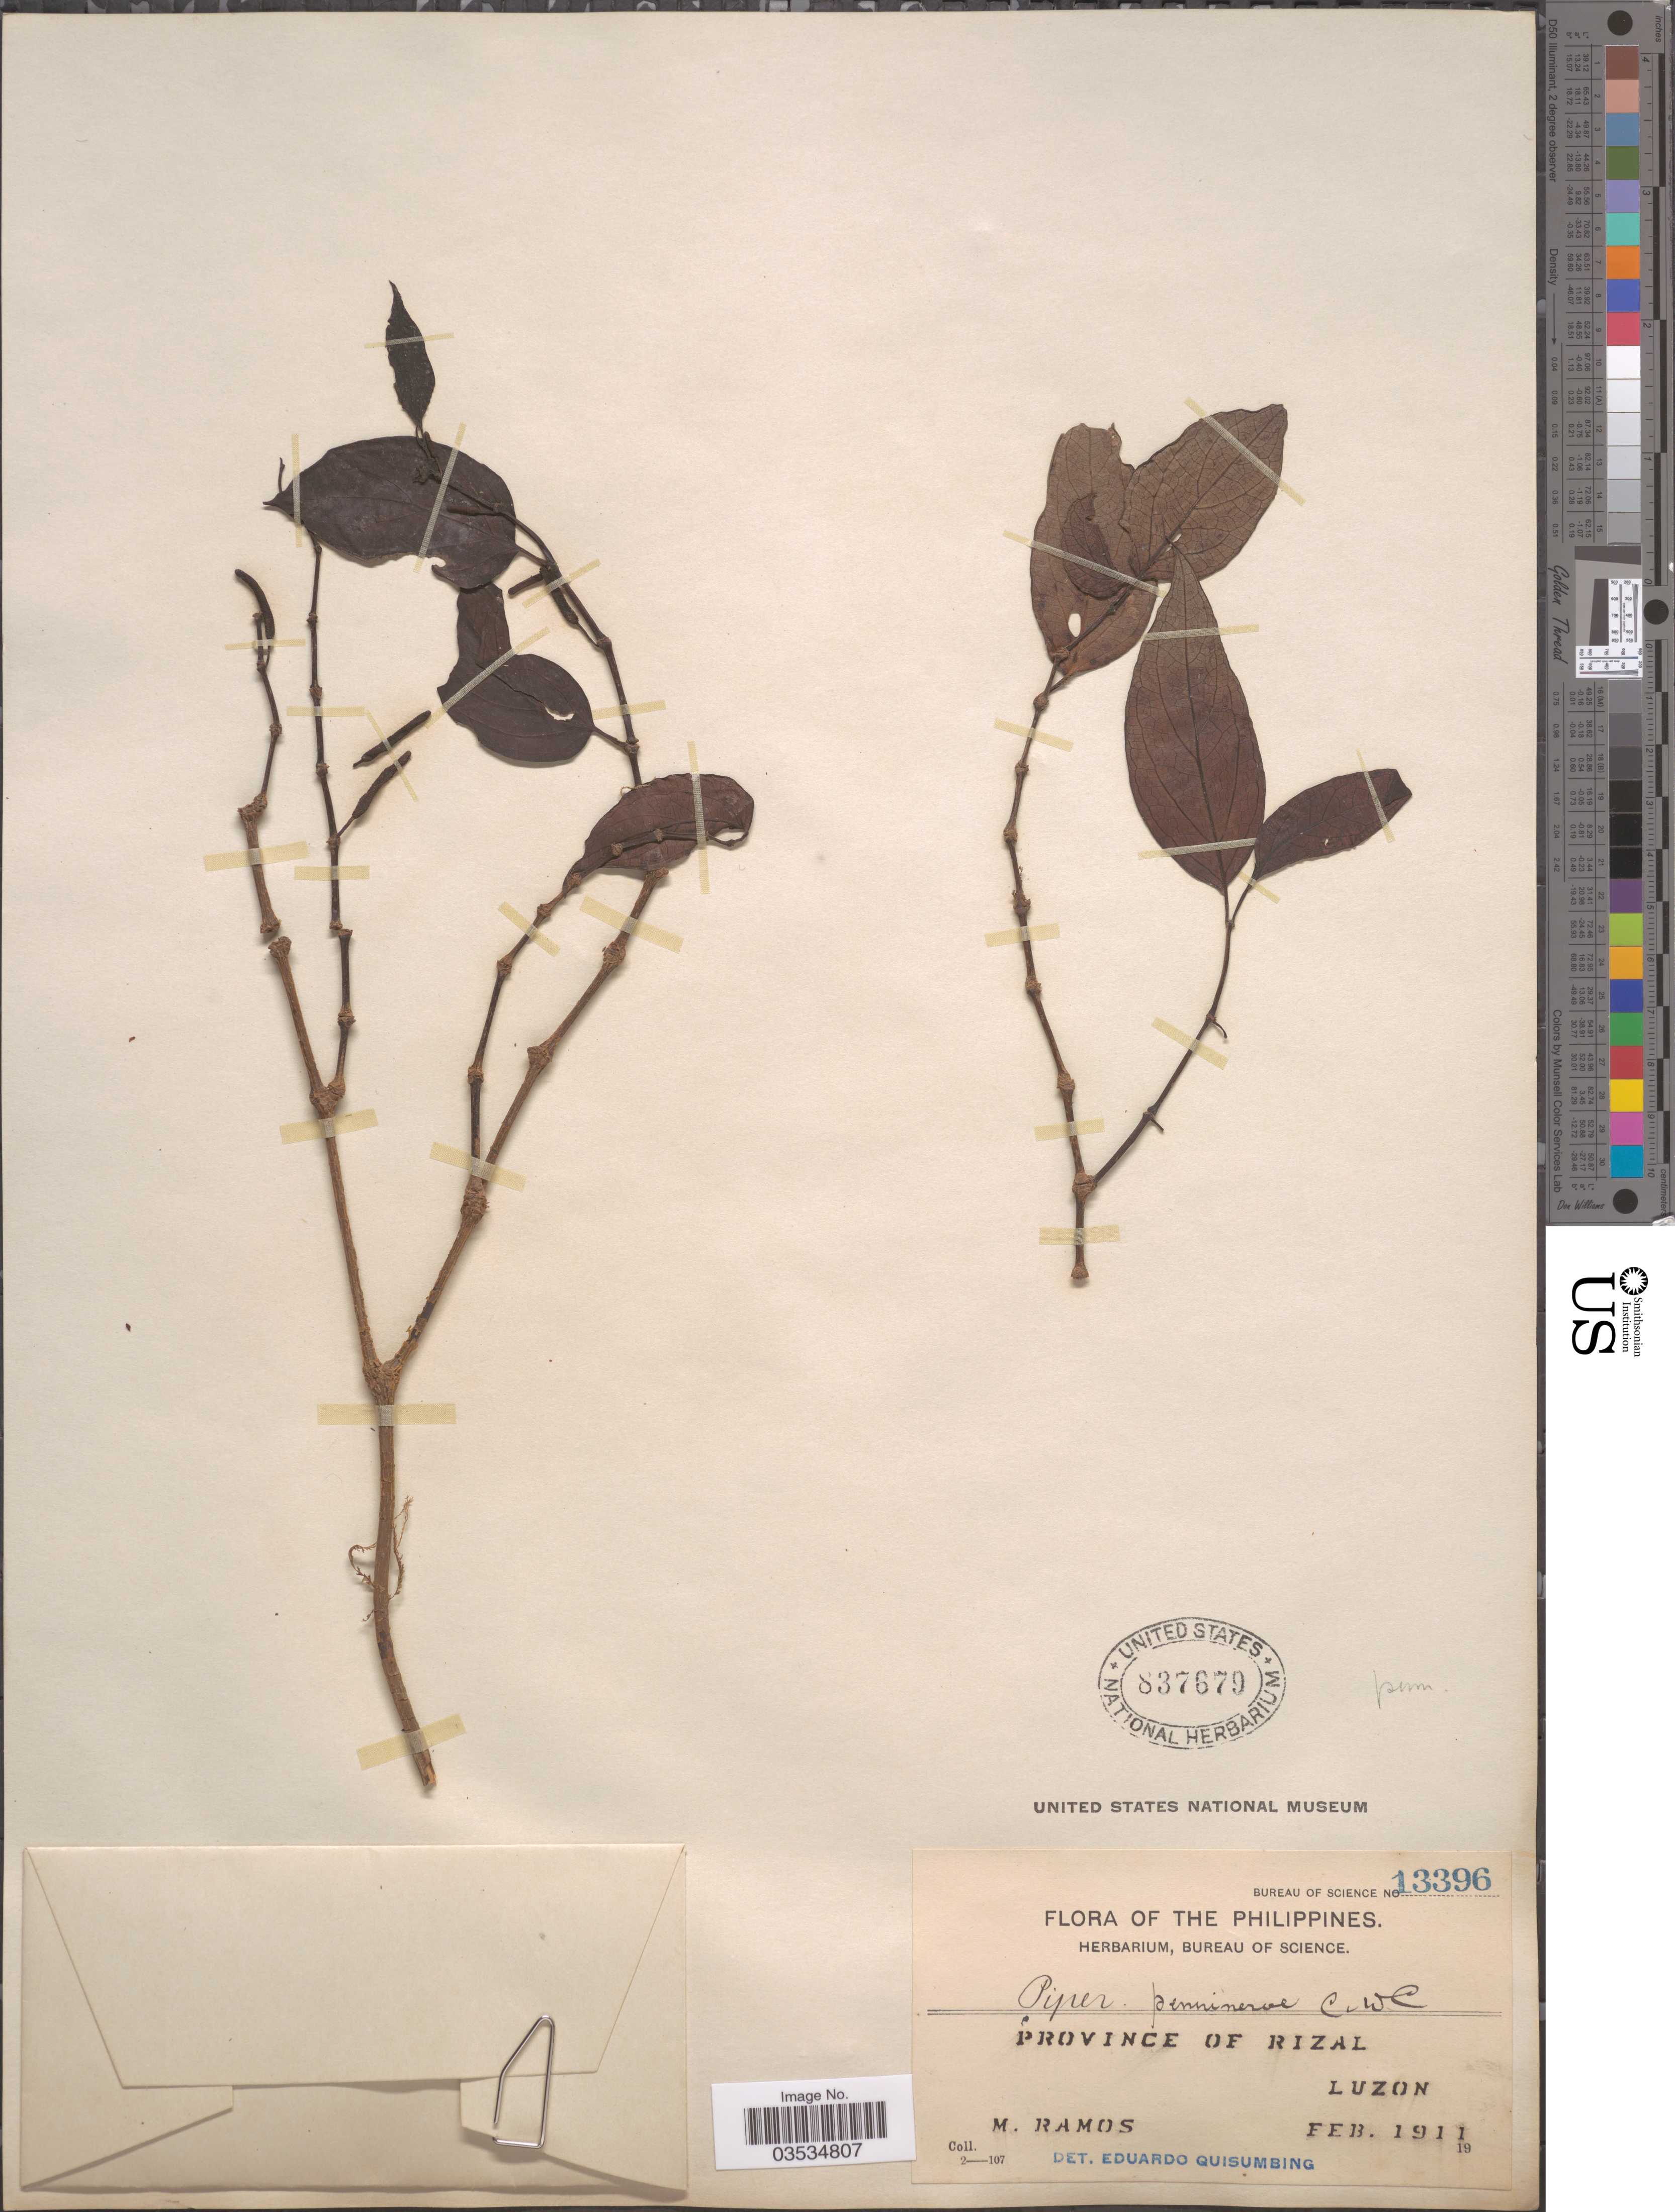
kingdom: Plantae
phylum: Tracheophyta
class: Magnoliopsida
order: Piperales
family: Piperaceae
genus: Piper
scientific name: Piper penninerve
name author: C. DC.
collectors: M. Ramos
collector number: Bureau of Science 13396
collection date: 1911-02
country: Philippines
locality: Province of Rizal. Luzon.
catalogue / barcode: US 837679